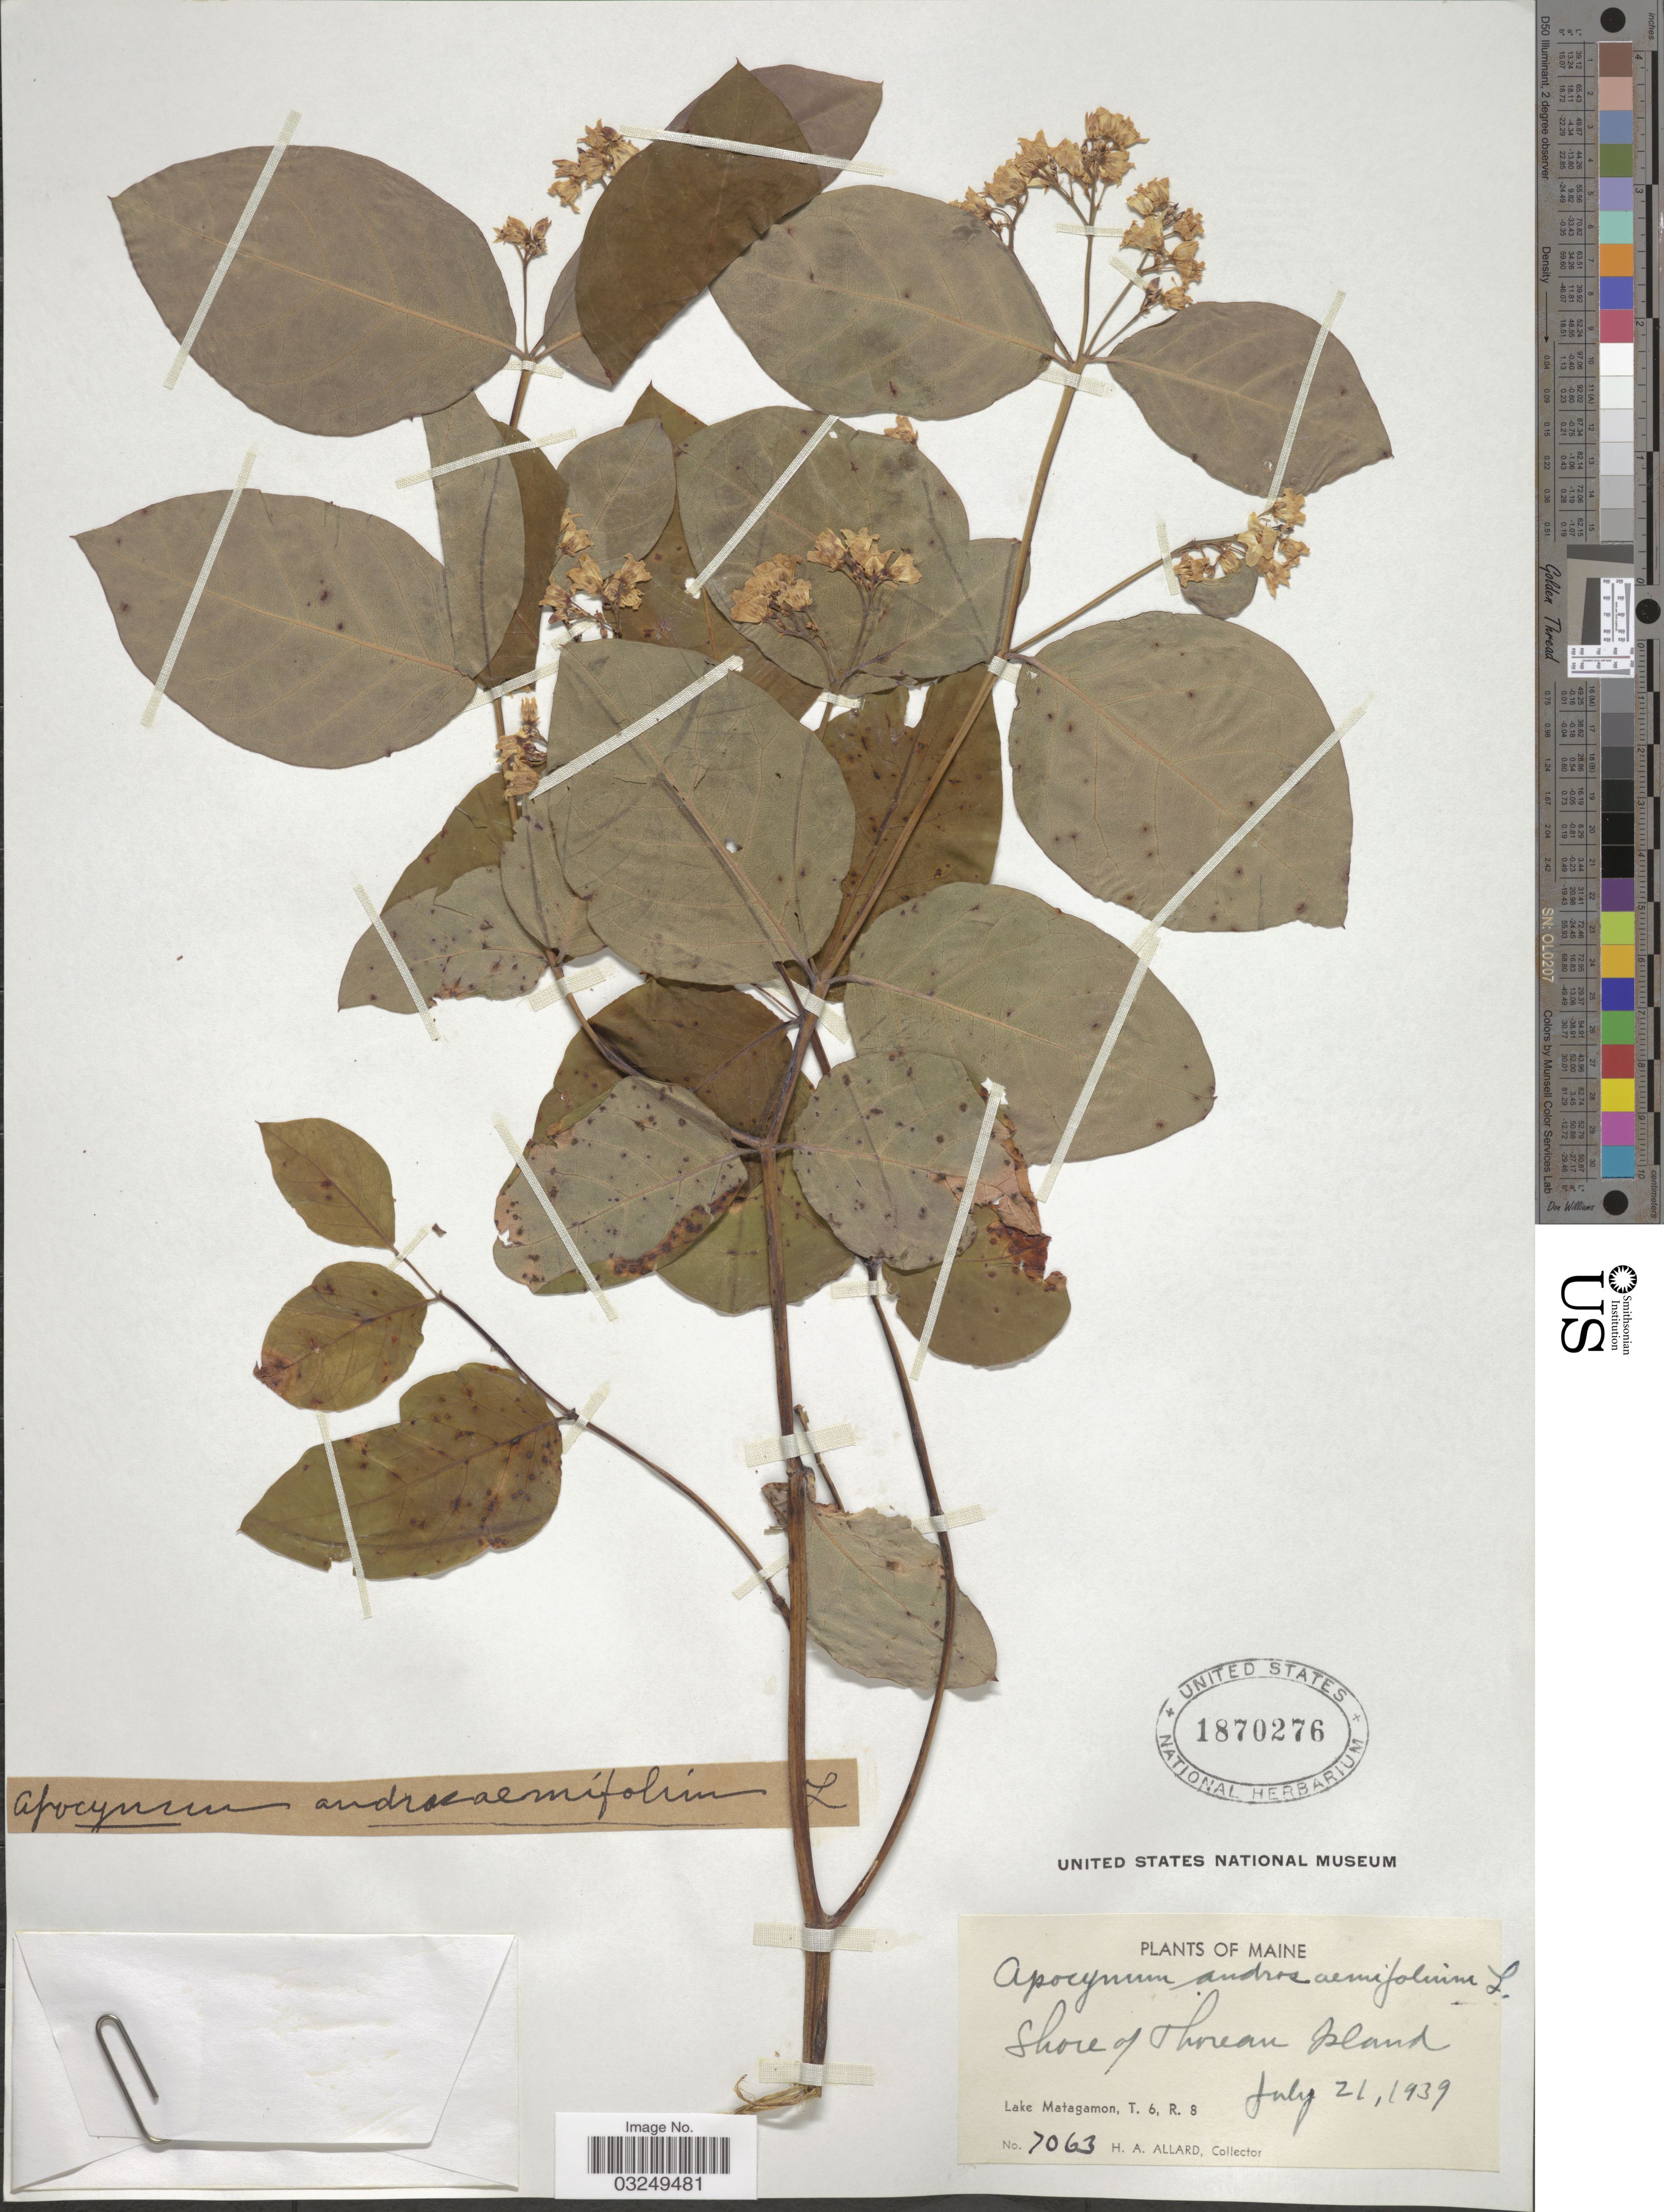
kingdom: Plantae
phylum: Tracheophyta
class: Magnoliopsida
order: Gentianales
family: Apocynaceae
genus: Apocynum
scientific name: Apocynum androsaemifolium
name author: L.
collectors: H. A. Allard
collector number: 7063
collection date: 1939-07-21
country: United States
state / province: Maine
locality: Shore of Thoreai Island. Lake Matagamon, T. 6, R. 8.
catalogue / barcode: US 1870276